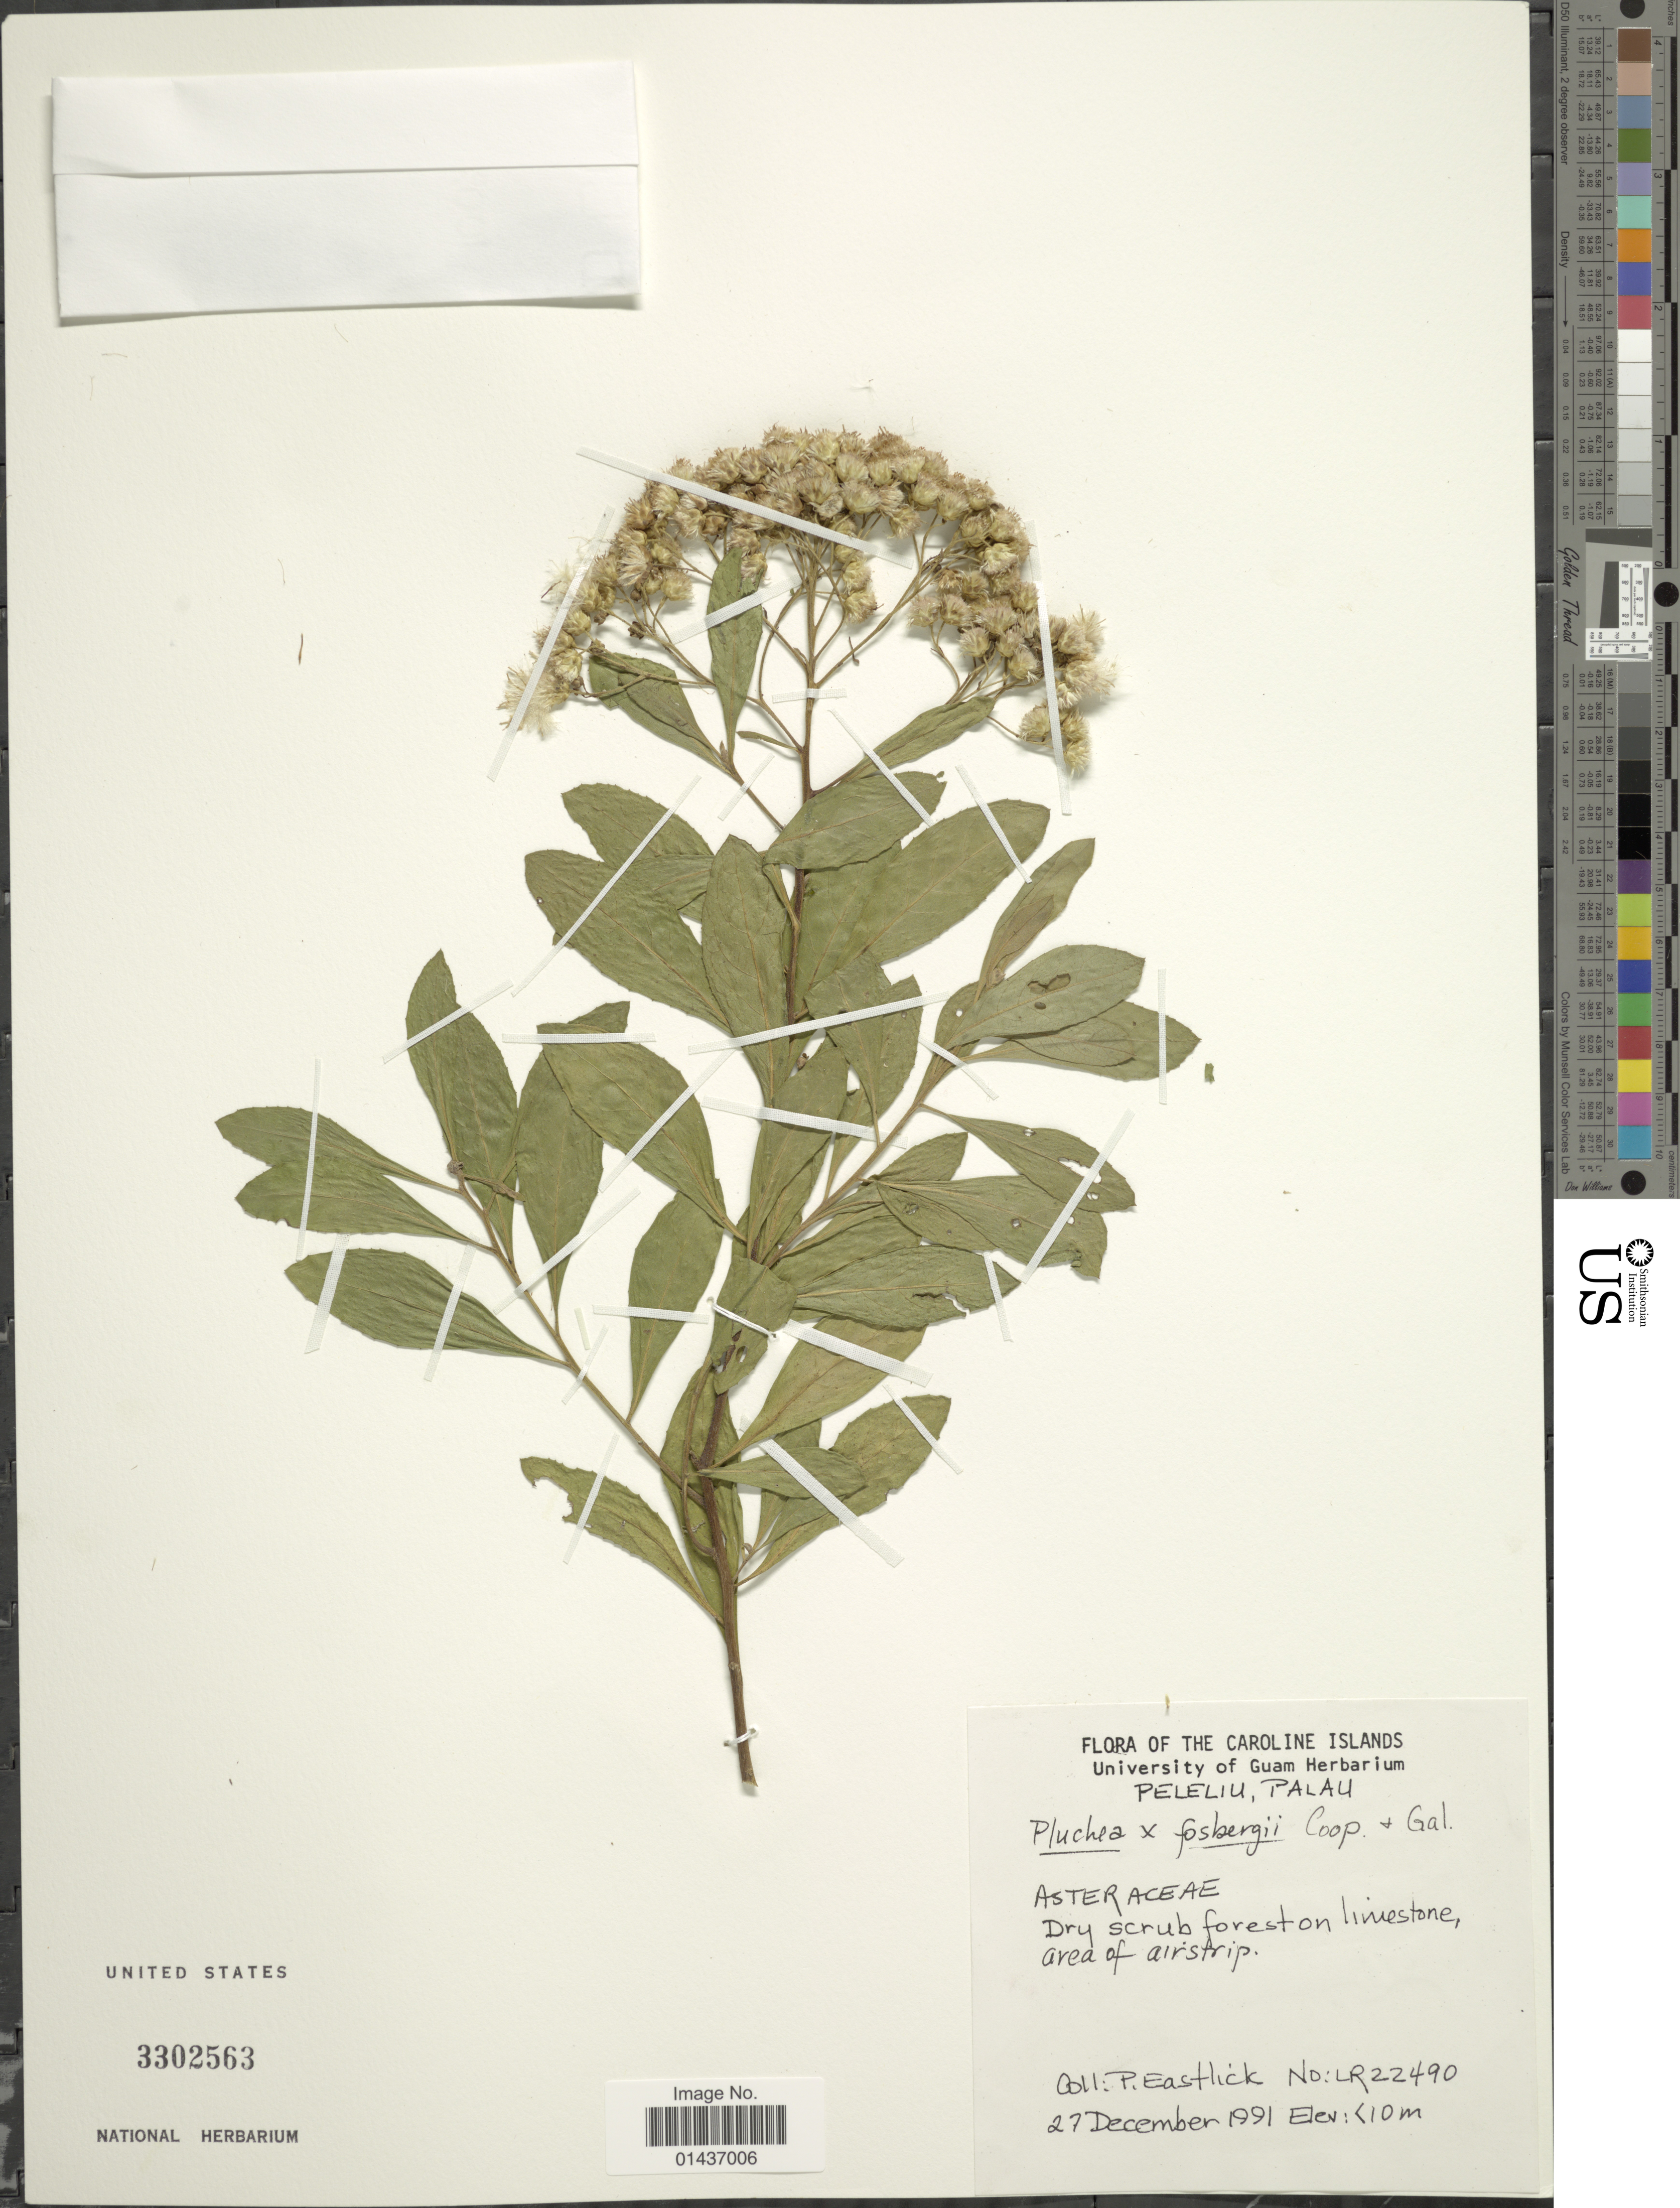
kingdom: Plantae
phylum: Tracheophyta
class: Magnoliopsida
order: Asterales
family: Asteraceae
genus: Pluchea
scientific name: Pluchea x fosbergii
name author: Cooperr. & Galang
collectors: P. Eastlick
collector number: LR22490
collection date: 1991-12-27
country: Palau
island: Beliliou [Peleliu]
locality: Peleliu, Palau, Dry scrub forest on limestone, area of airstrip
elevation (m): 10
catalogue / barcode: US 3302563